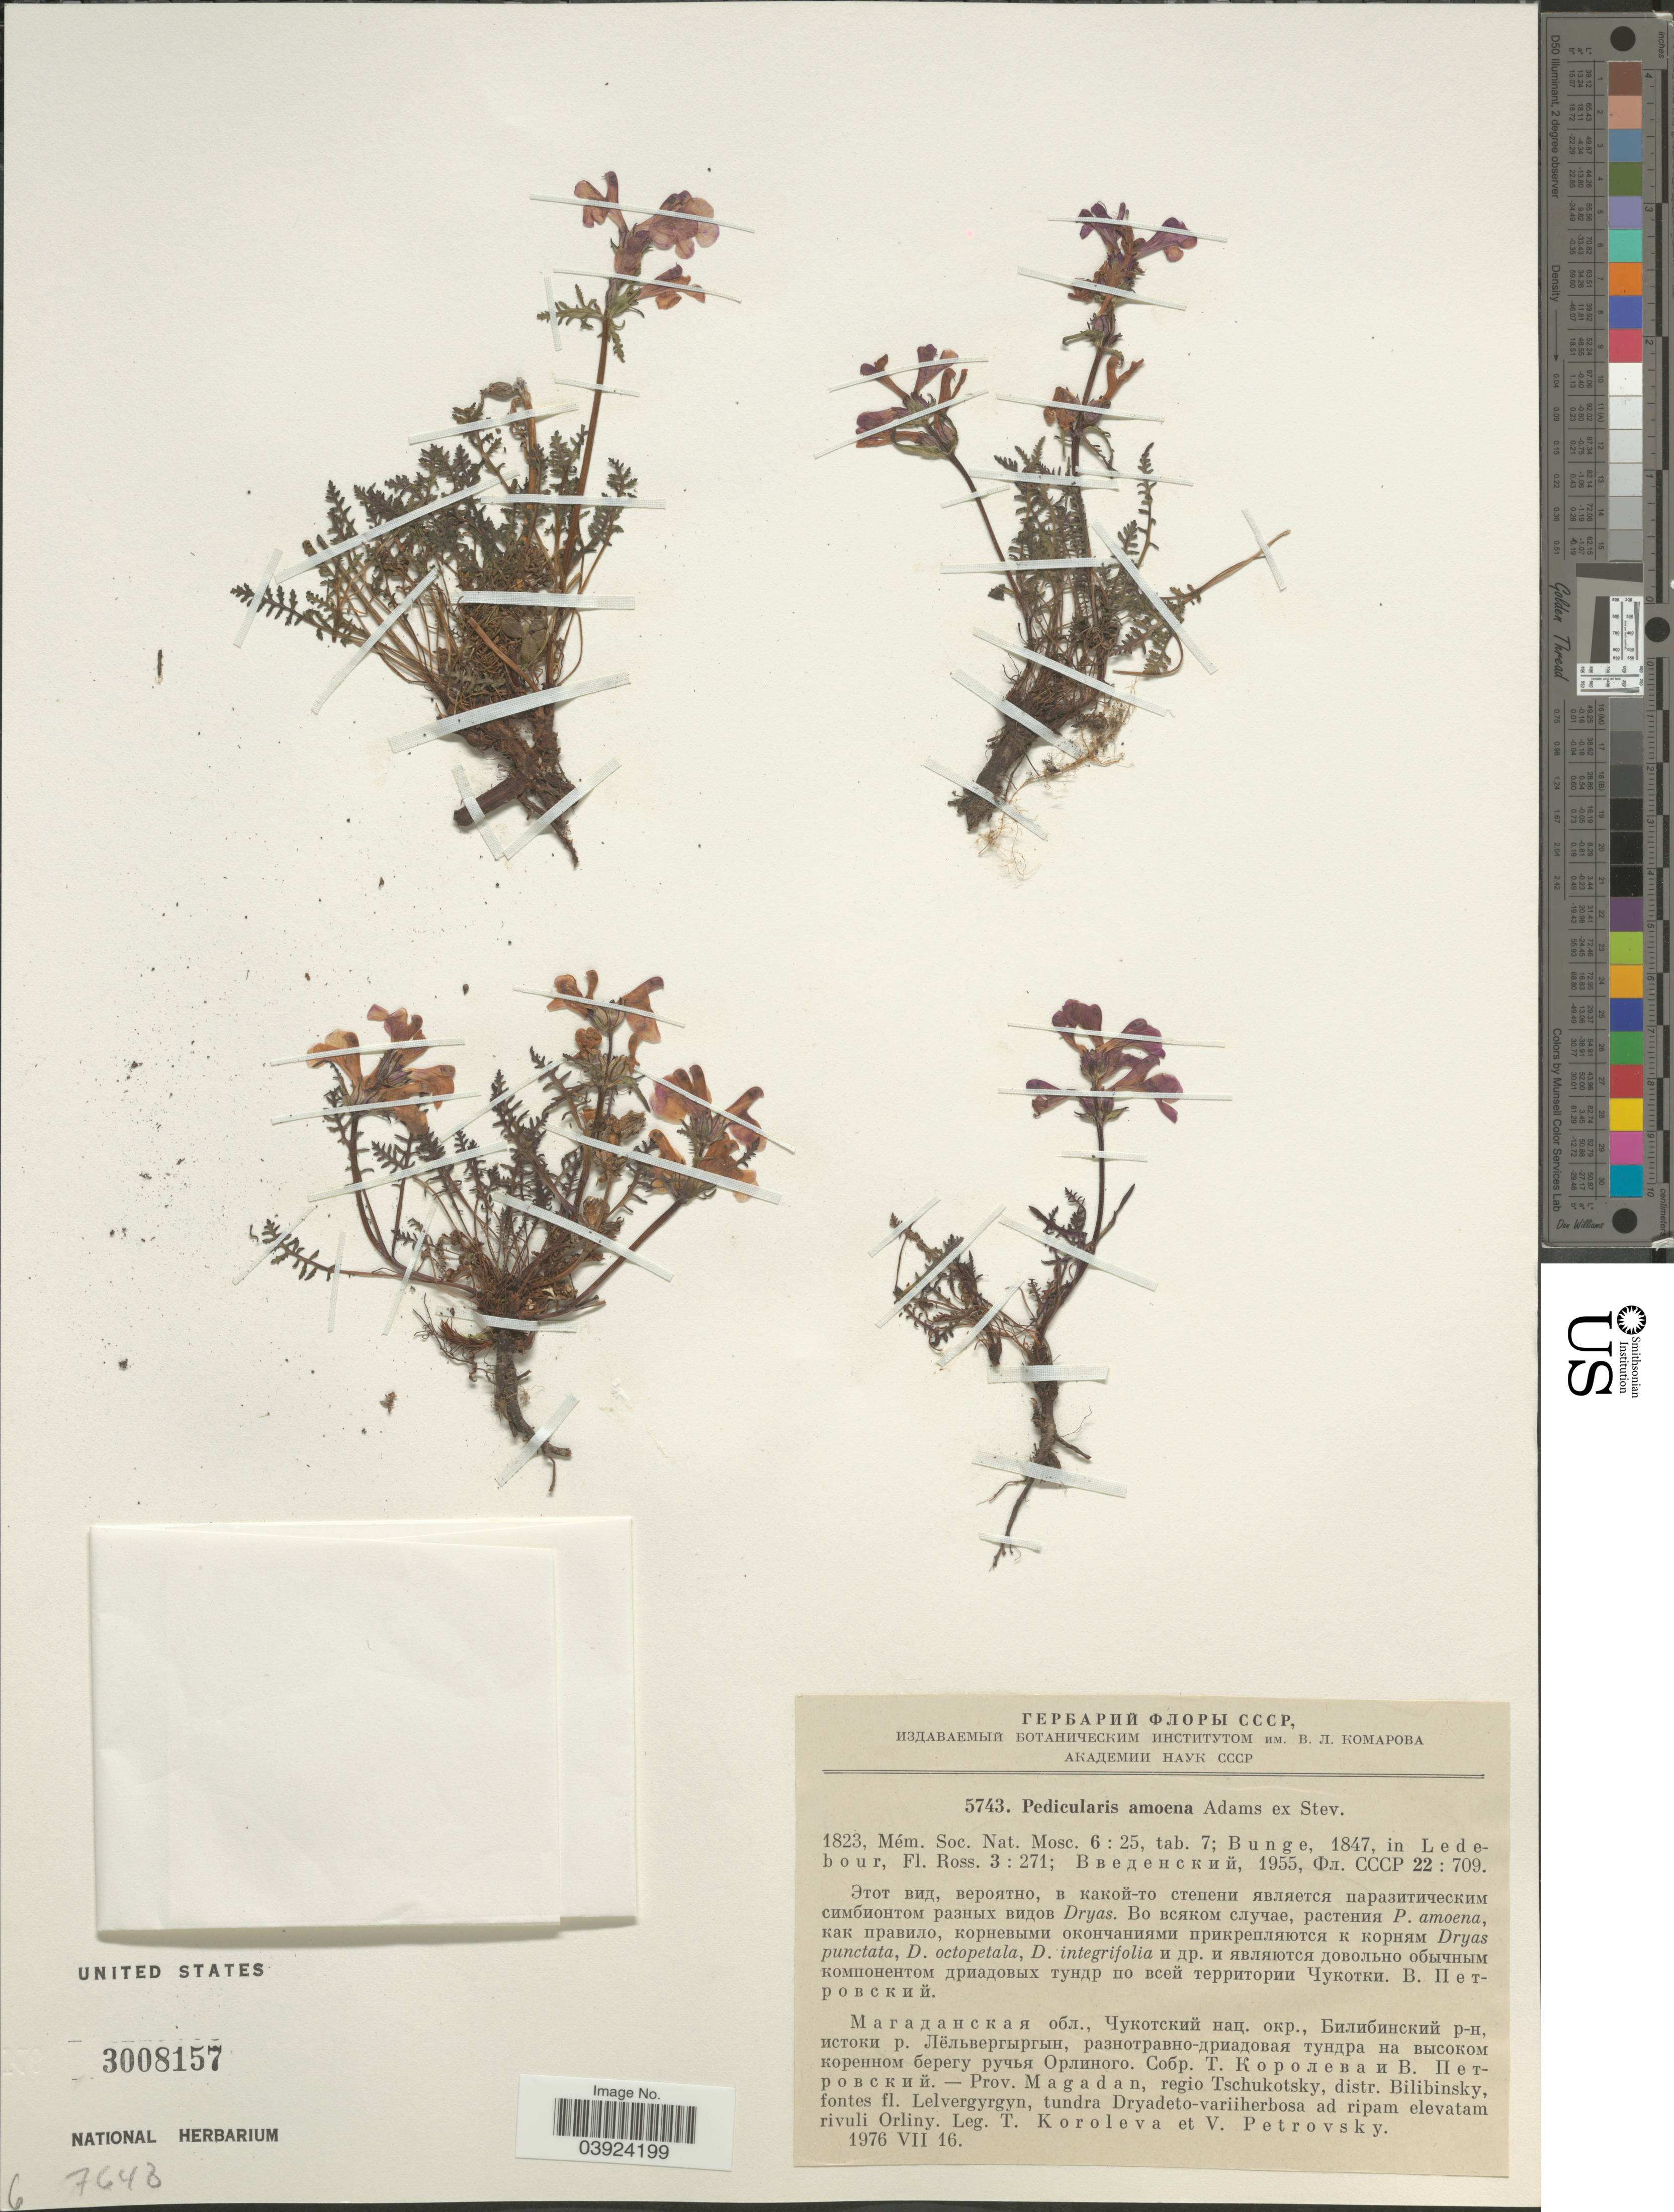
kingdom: Plantae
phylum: Tracheophyta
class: Magnoliopsida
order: Lamiales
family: Orobanchaceae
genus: Pedicularis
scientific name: Pedicularis amoena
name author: Adams ex Stev.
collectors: T. Koroleva & V. Petrovsky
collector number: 5743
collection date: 1976-07-16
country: Russian Federation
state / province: Magadan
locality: X- Prov. Magadan, regio Tschukotsky, distr. Bilibinsky, fontes fl. Lelvergyrgyn, tundra Dryadeto-variiherbosa ad ripam elevatam rivuli Orliny.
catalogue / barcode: US 3008157